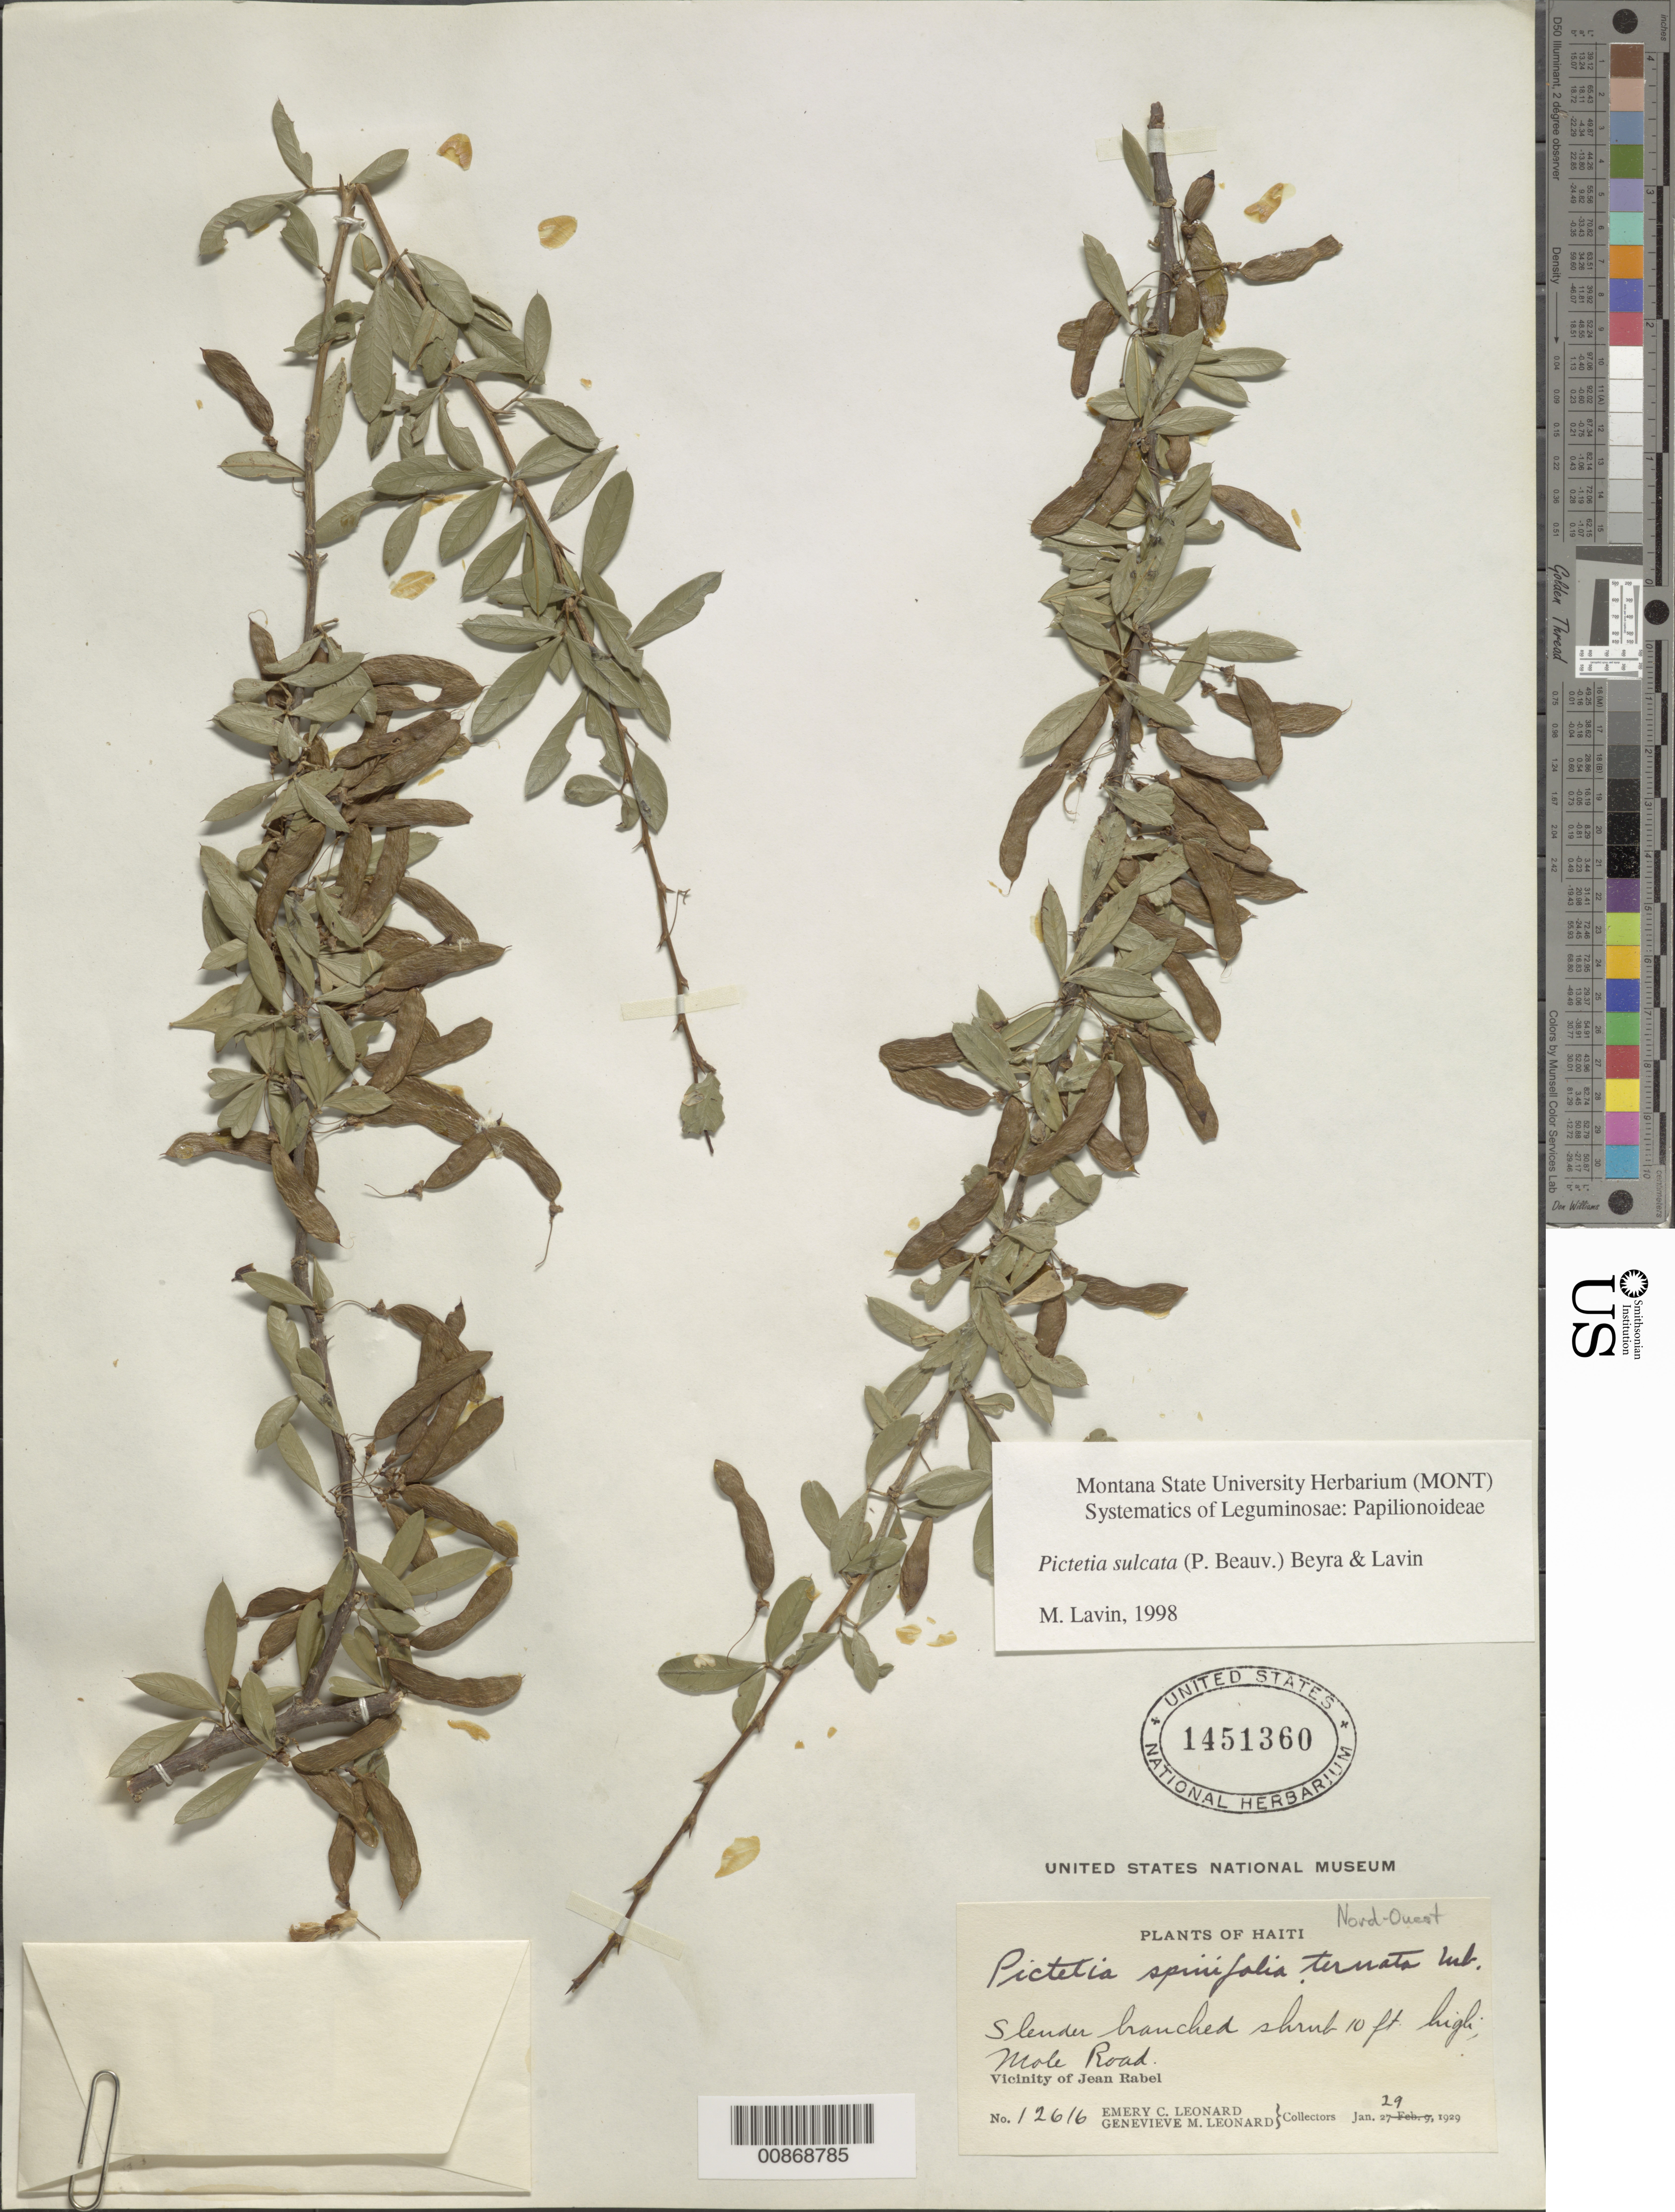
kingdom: Plantae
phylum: Tracheophyta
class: Magnoliopsida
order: Fabales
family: Fabaceae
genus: Pictetia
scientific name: Pictetia sulcata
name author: (P. Beauv.) Beyra & Lavin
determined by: Lavin, M.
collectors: E. C. Leonard & G. M. Leonard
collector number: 12616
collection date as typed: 29 Jan 1929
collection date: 1929-01-29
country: Haiti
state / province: Nord-Ouest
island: Hispaniola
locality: Vicinity of Jean Rabel. Mole Road.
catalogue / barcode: US 1451360